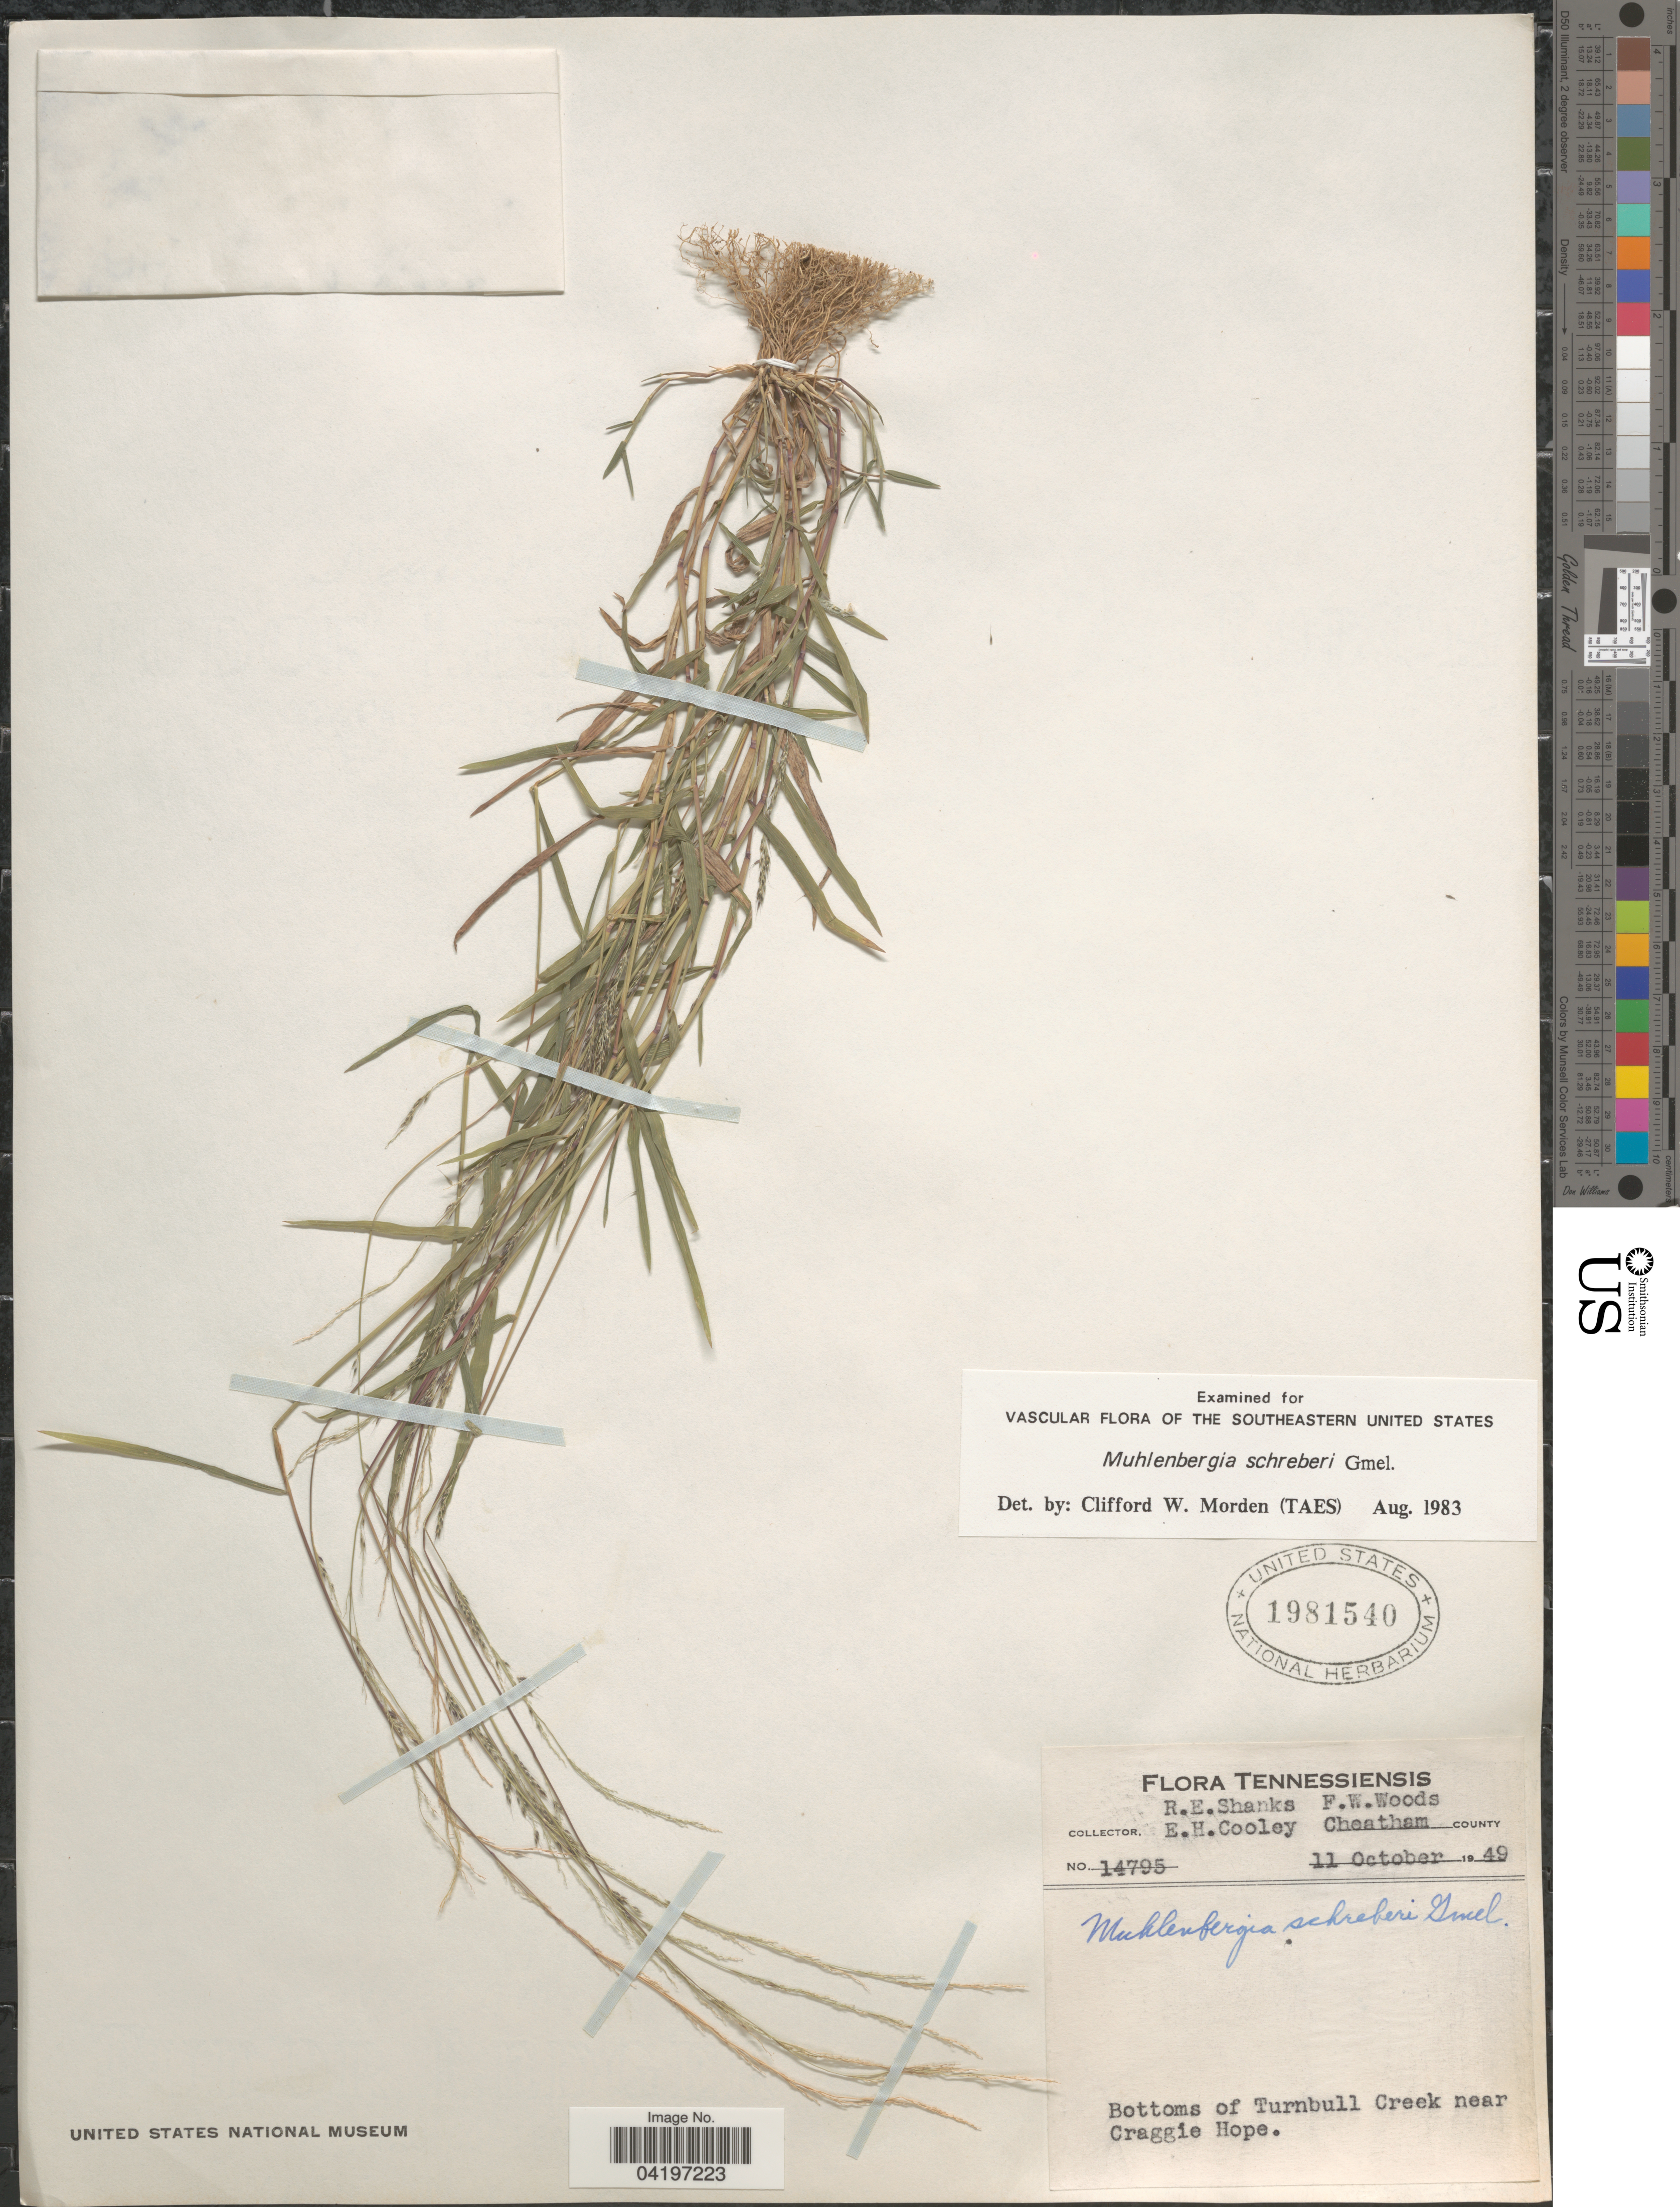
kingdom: Plantae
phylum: Tracheophyta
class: Liliopsida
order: Poales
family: Poaceae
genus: Muhlenbergia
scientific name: Muhlenbergia schreberi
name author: J.F. Gmel.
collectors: R. Shanks, E. H. Cooley & F. W. Woods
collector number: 14795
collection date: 1949-10-11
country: United States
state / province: Tennessee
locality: Cheatham County. Bottoms of Turnbull Creek near Craggie Hope.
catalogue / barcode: US 1981540